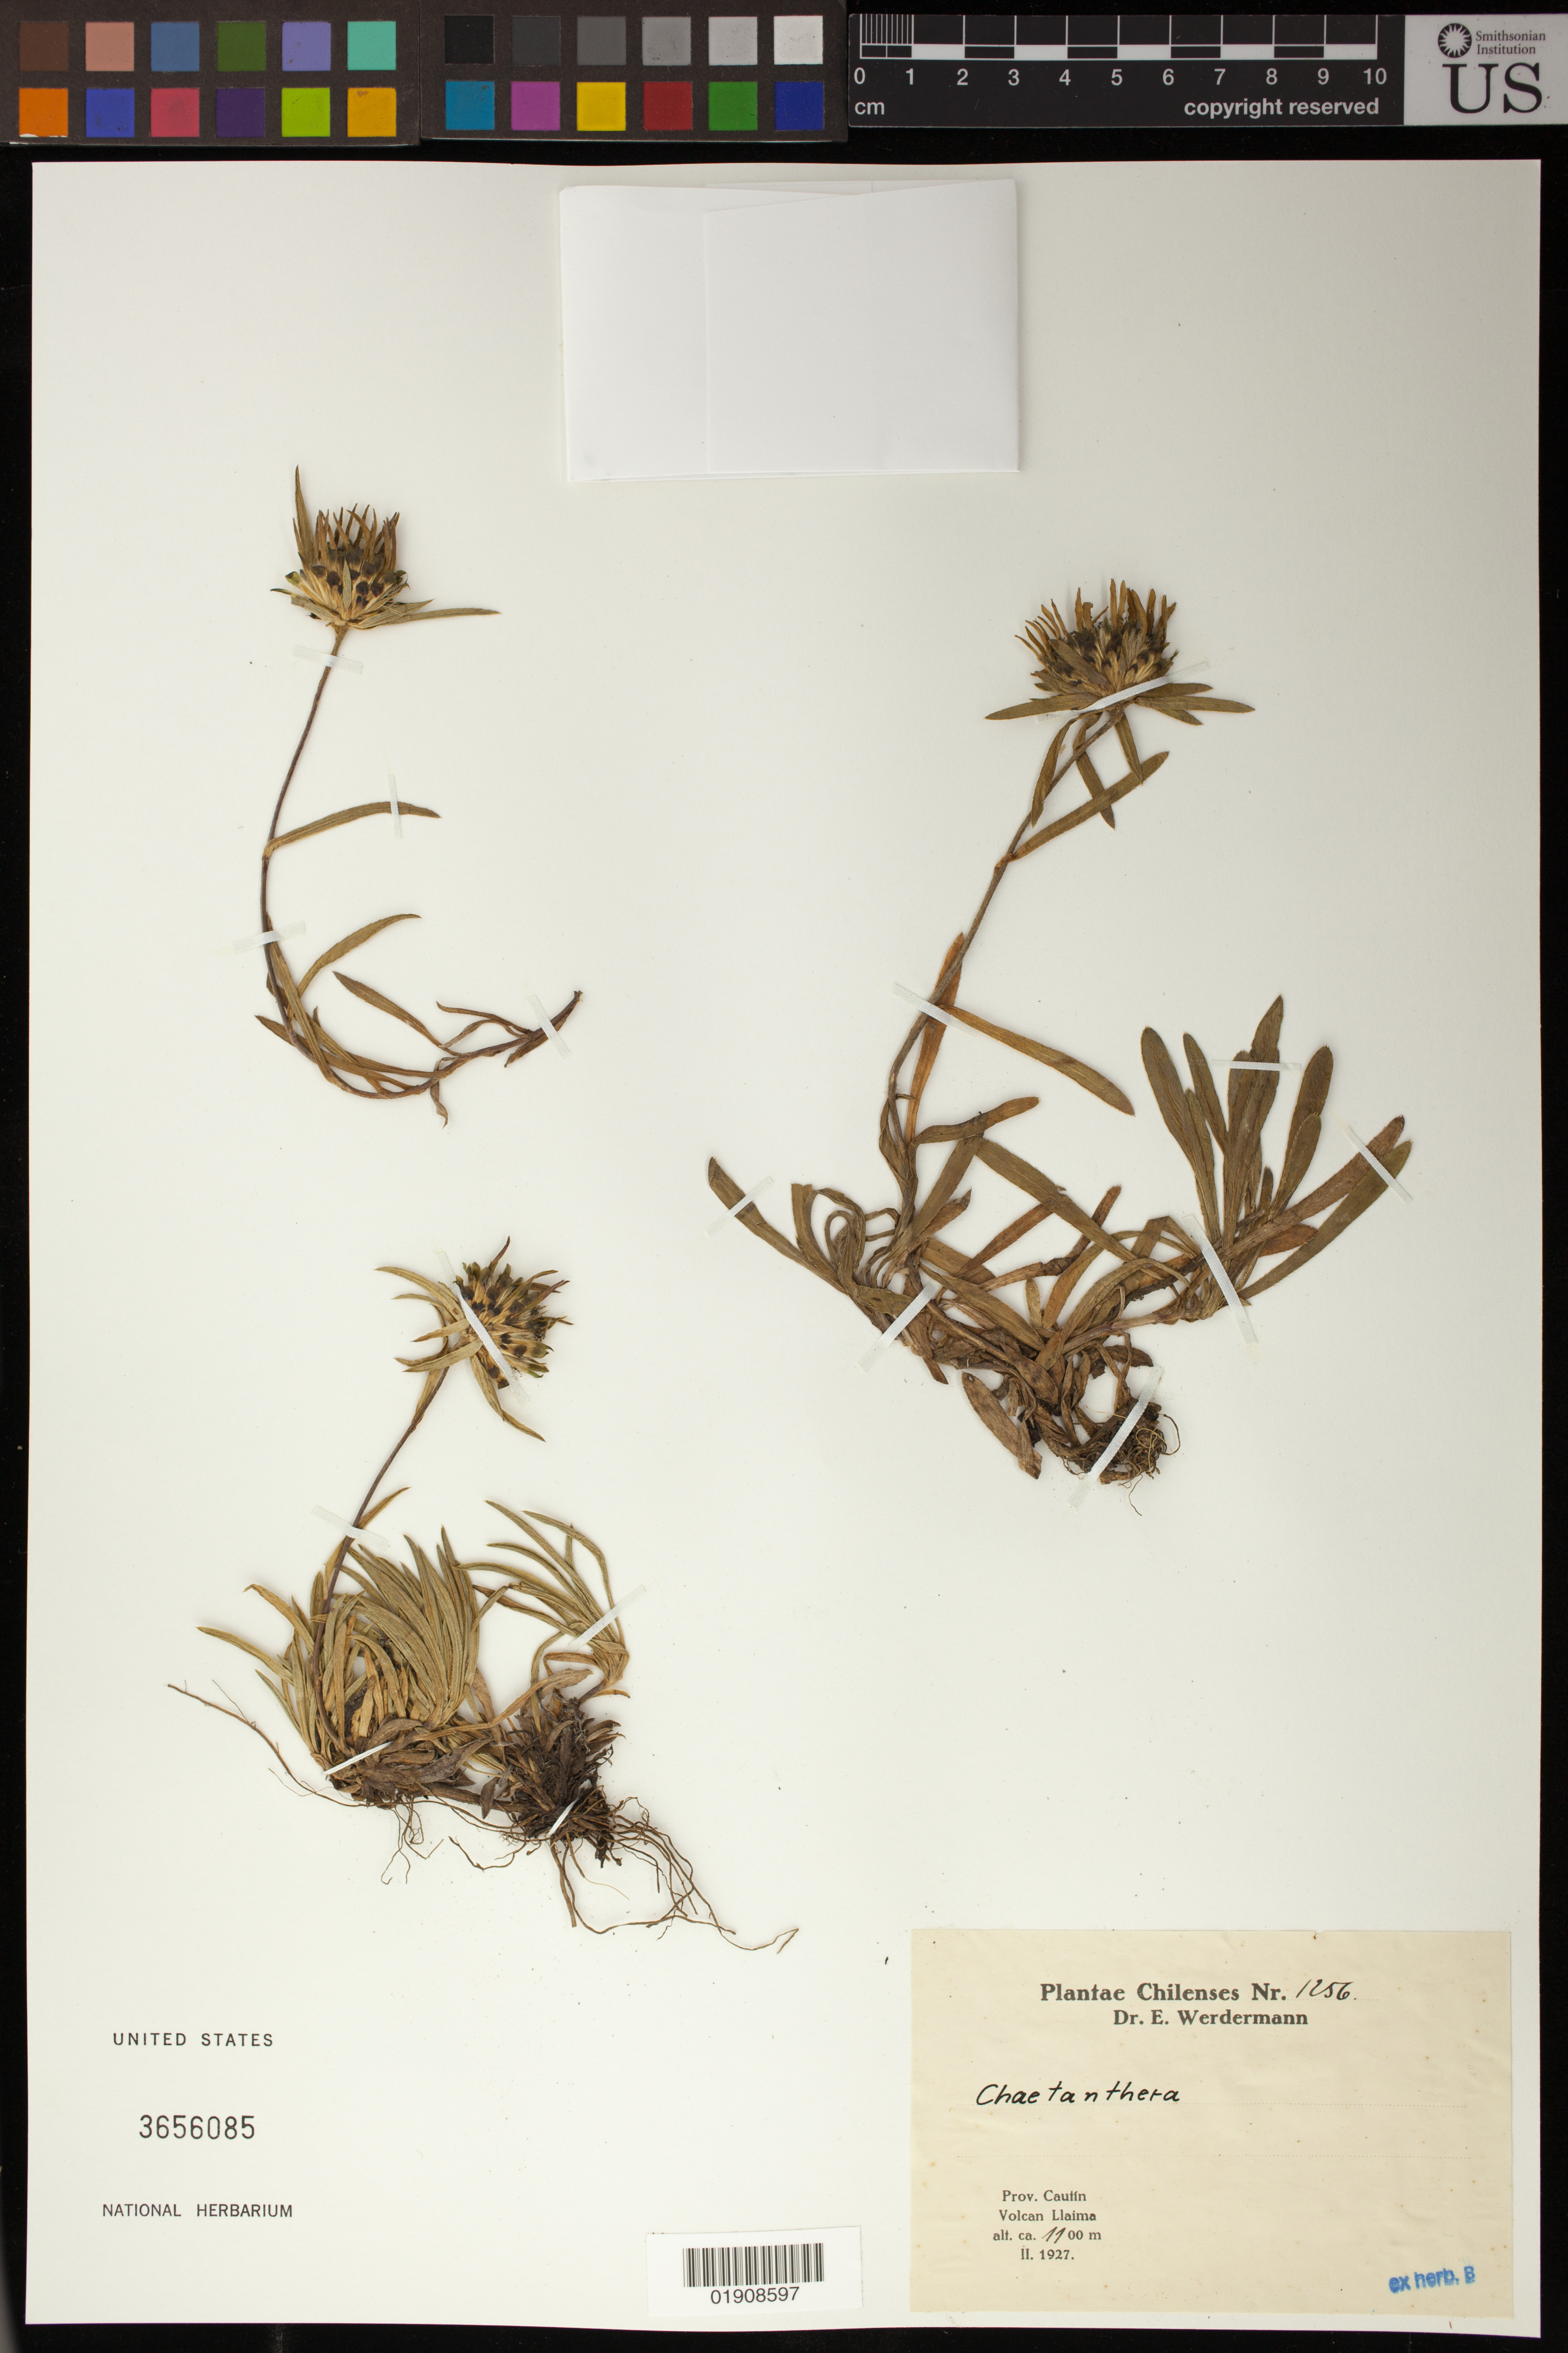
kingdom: Plantae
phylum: Tracheophyta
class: Magnoliopsida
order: Asterales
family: Asteraceae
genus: Chaetanthera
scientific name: Chaetanthera sp.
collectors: E. Werdermann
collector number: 1256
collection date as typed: February1927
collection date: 1927-02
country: Chile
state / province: Araucanía (IX)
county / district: Cautin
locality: Volcan Llaima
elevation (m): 1100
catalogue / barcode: US 3656085